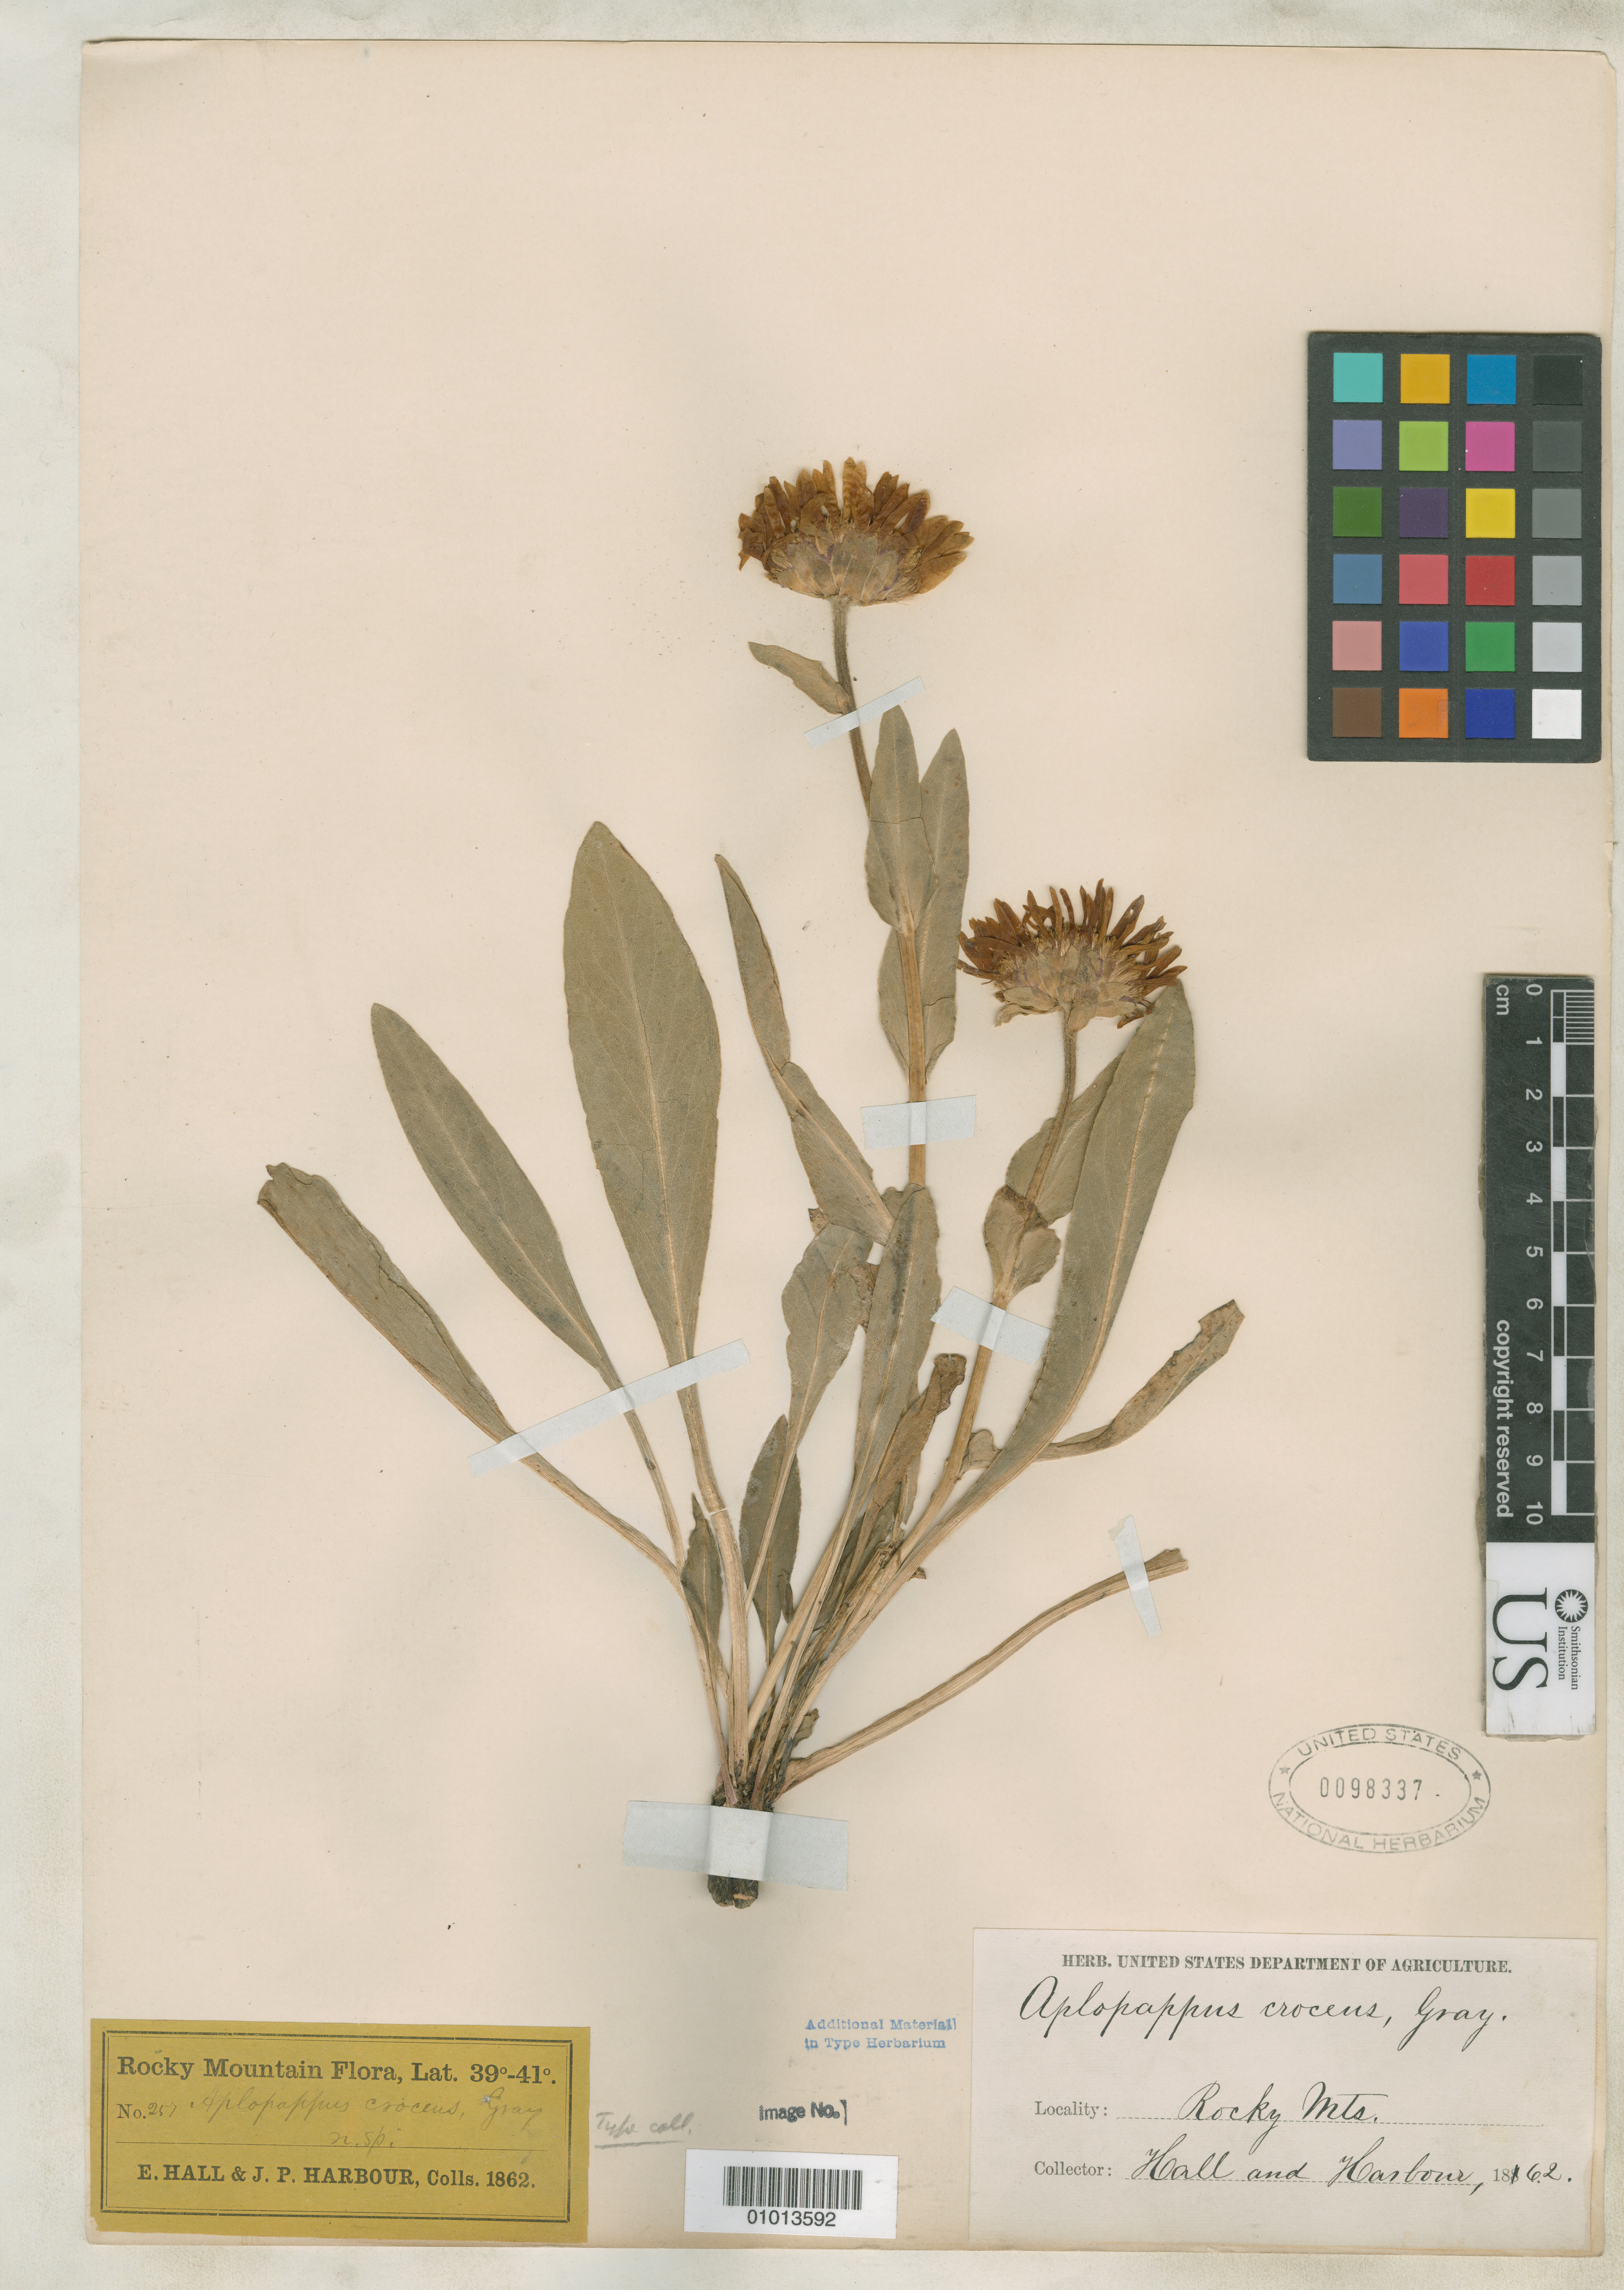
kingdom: Plantae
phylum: Tracheophyta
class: Magnoliopsida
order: Asterales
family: Asteraceae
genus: Haplopappus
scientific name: Haplopappus croceus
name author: A. Gray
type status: Isosyntype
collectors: A. Hall & J. Harbour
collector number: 257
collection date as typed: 1862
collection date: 1862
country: United States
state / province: Colorado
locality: Rocky Mtns.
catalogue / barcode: US 98337